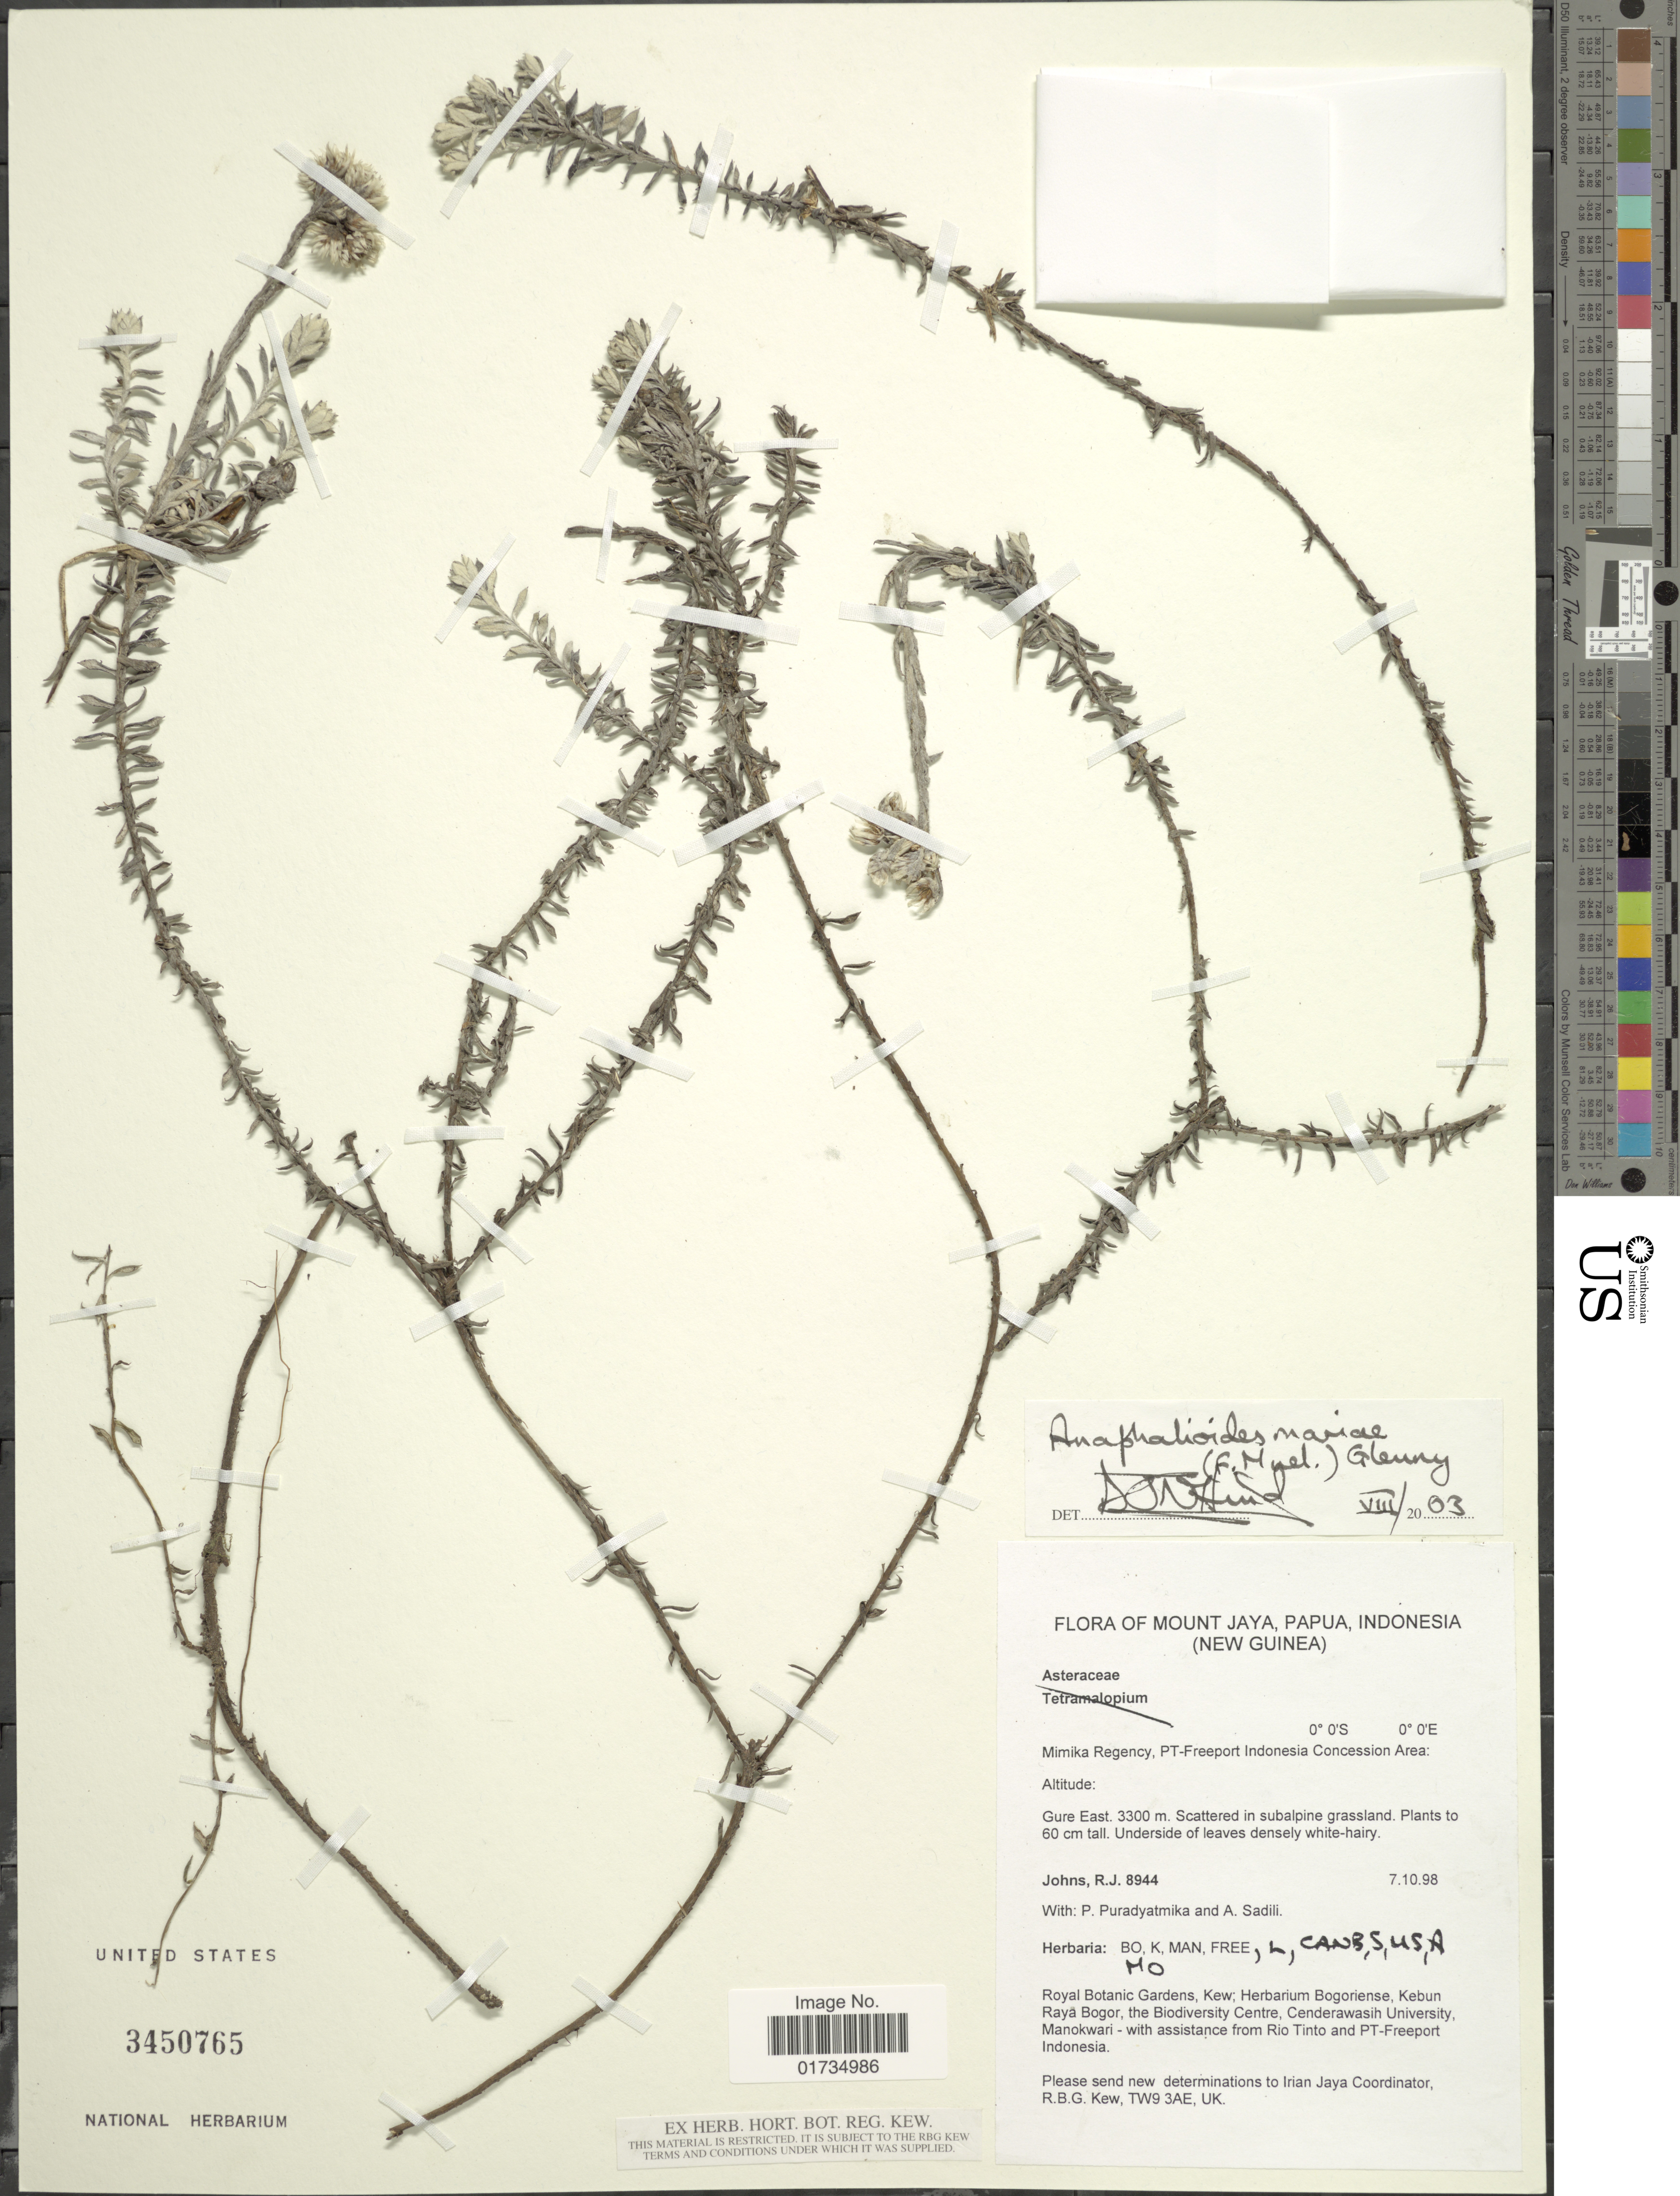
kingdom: Plantae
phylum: Tracheophyta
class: Magnoliopsida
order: Asterales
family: Asteraceae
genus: Anaphalis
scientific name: Anaphalis mariae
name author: F. Muell.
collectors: R. Johns, P. Puradyatmika & A. Sadili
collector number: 8944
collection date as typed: Transcribed d/m/y: 7/10/98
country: Indonesia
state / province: Papua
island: New Guinea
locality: Mount Jaya, Papua, Indonesia (New Guinea). Mimika Regency, PT-Freeport Indonesia Concession Area:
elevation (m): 3300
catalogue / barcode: US 3450765